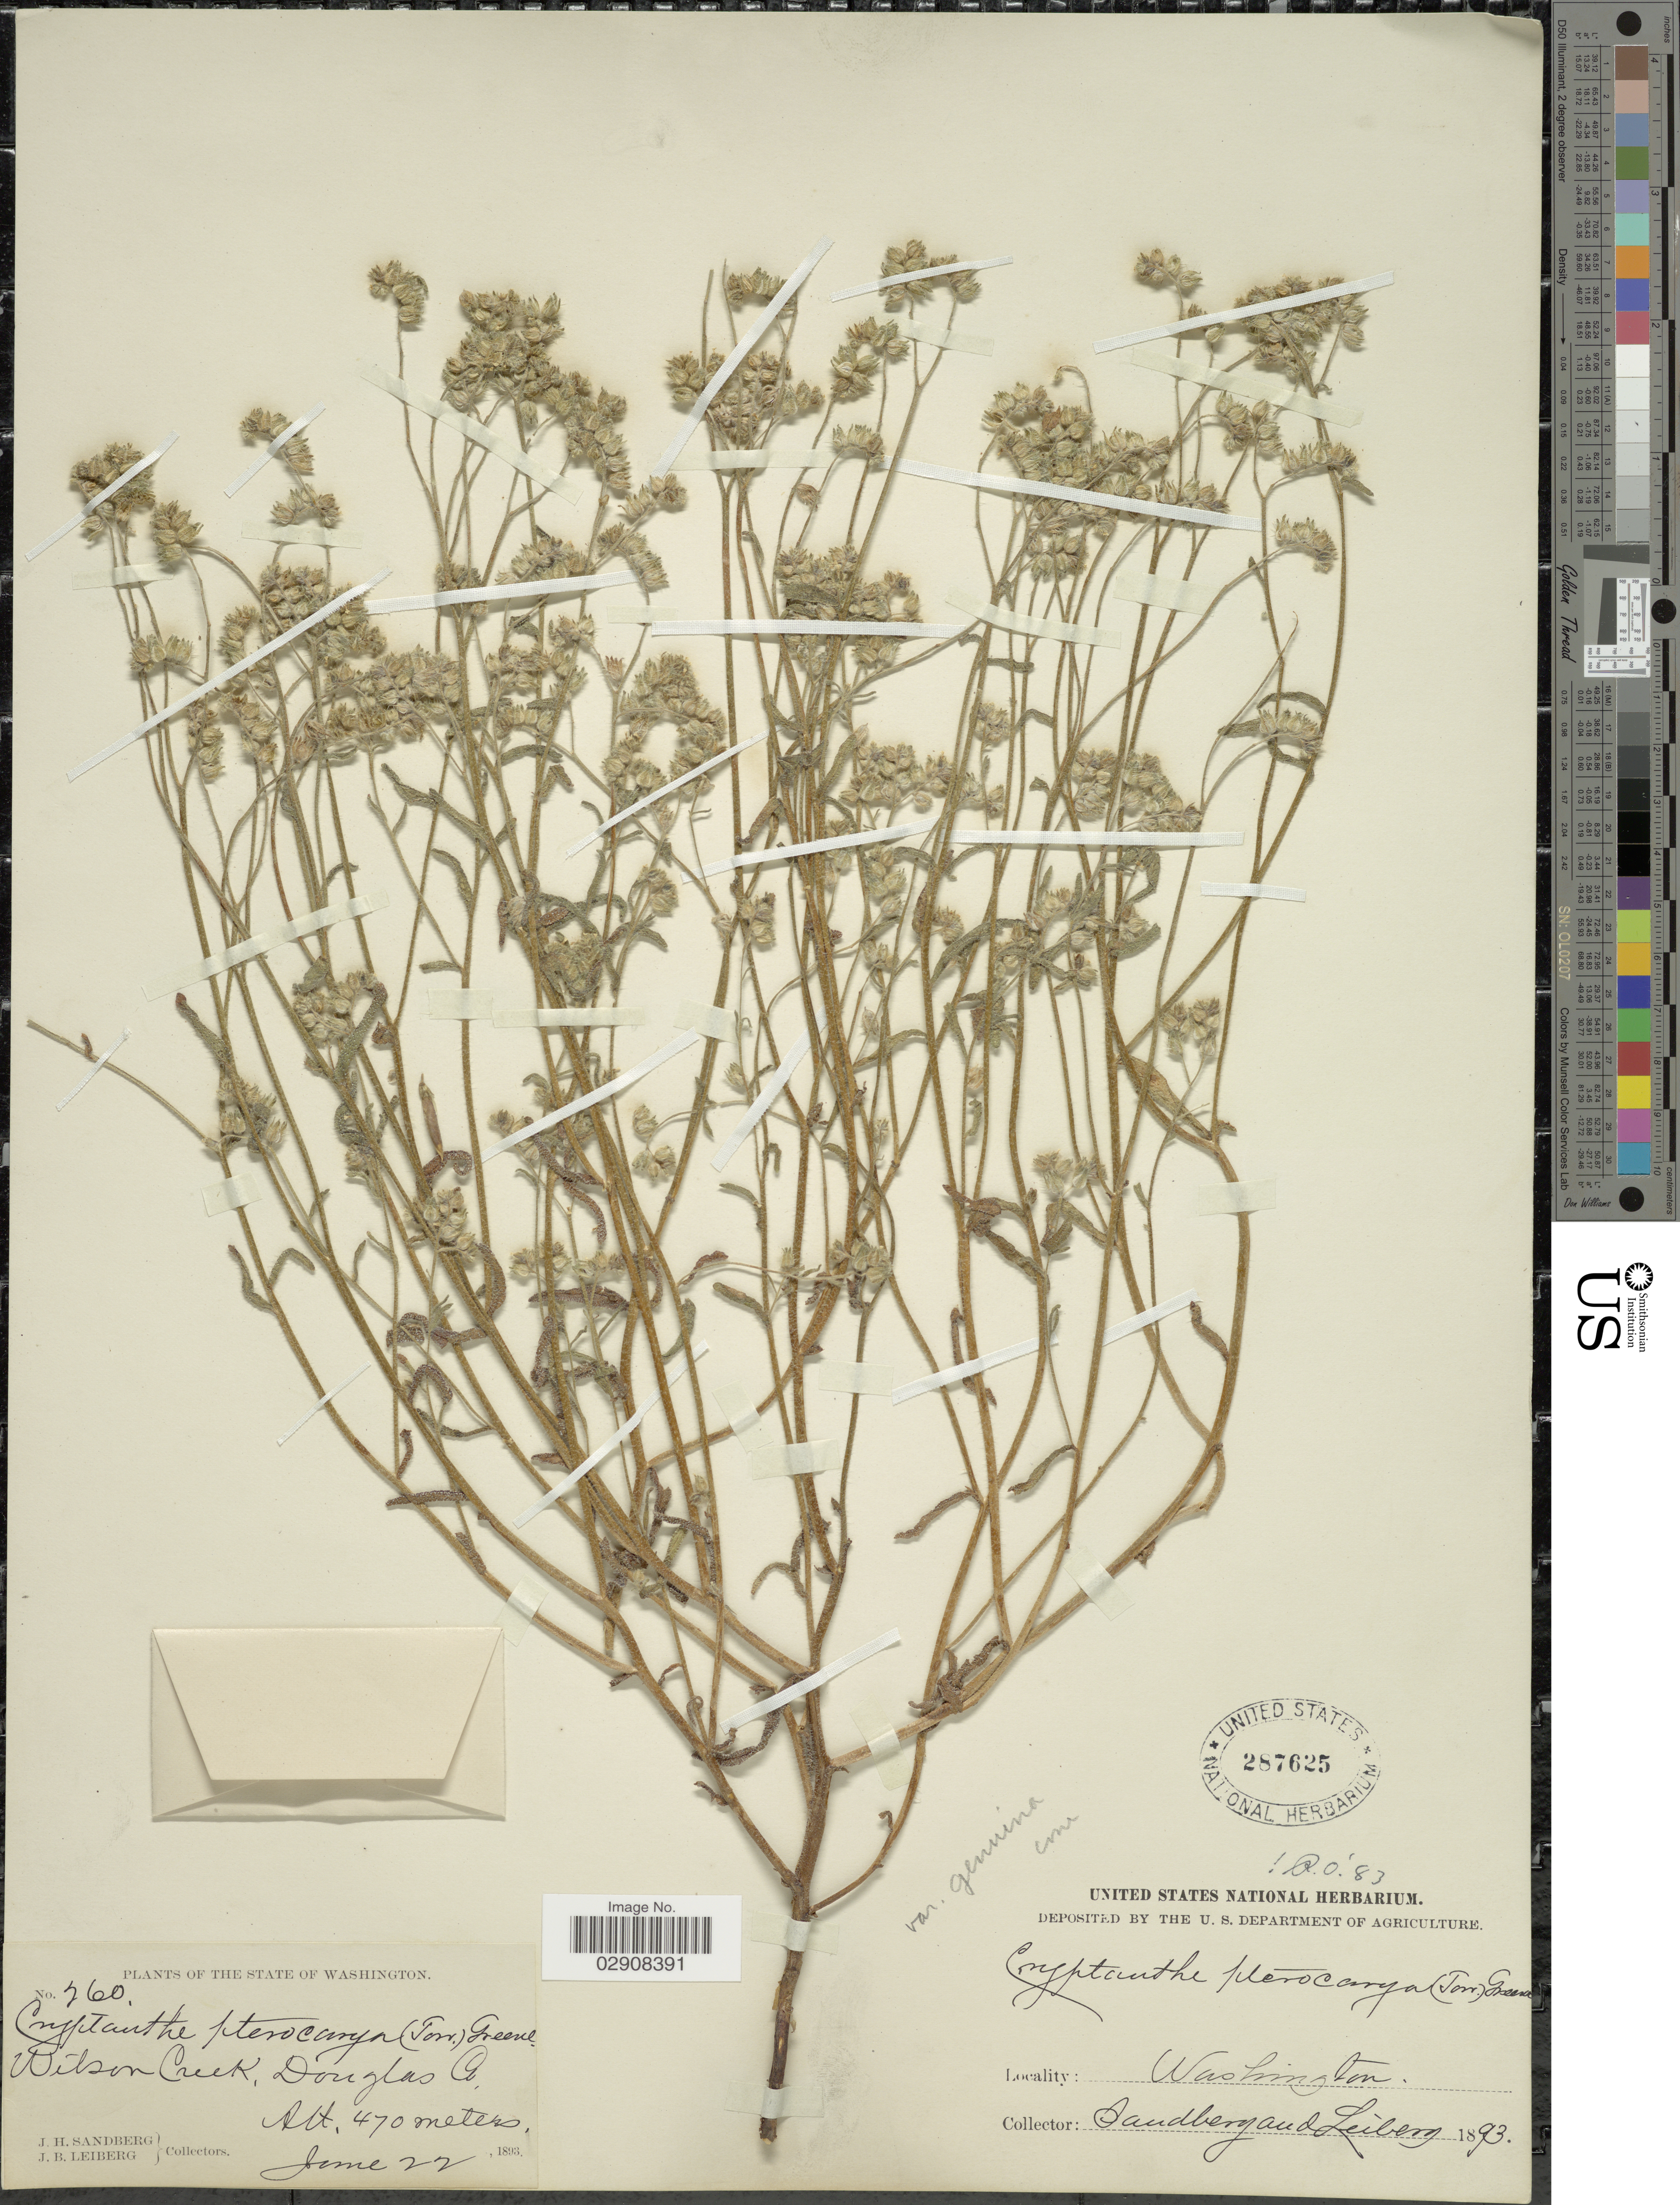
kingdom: Plantae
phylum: Tracheophyta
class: Magnoliopsida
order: Boraginales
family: Boraginaceae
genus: Cryptantha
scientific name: Cryptantha pterocarya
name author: (Torr.) Greene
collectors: J. H. Sandberg & J. B. Leiberg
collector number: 760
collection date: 1893-06-22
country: United States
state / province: Washington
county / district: Douglas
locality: Wilson Creek, Douglas Co.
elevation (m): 470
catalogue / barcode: US 287625